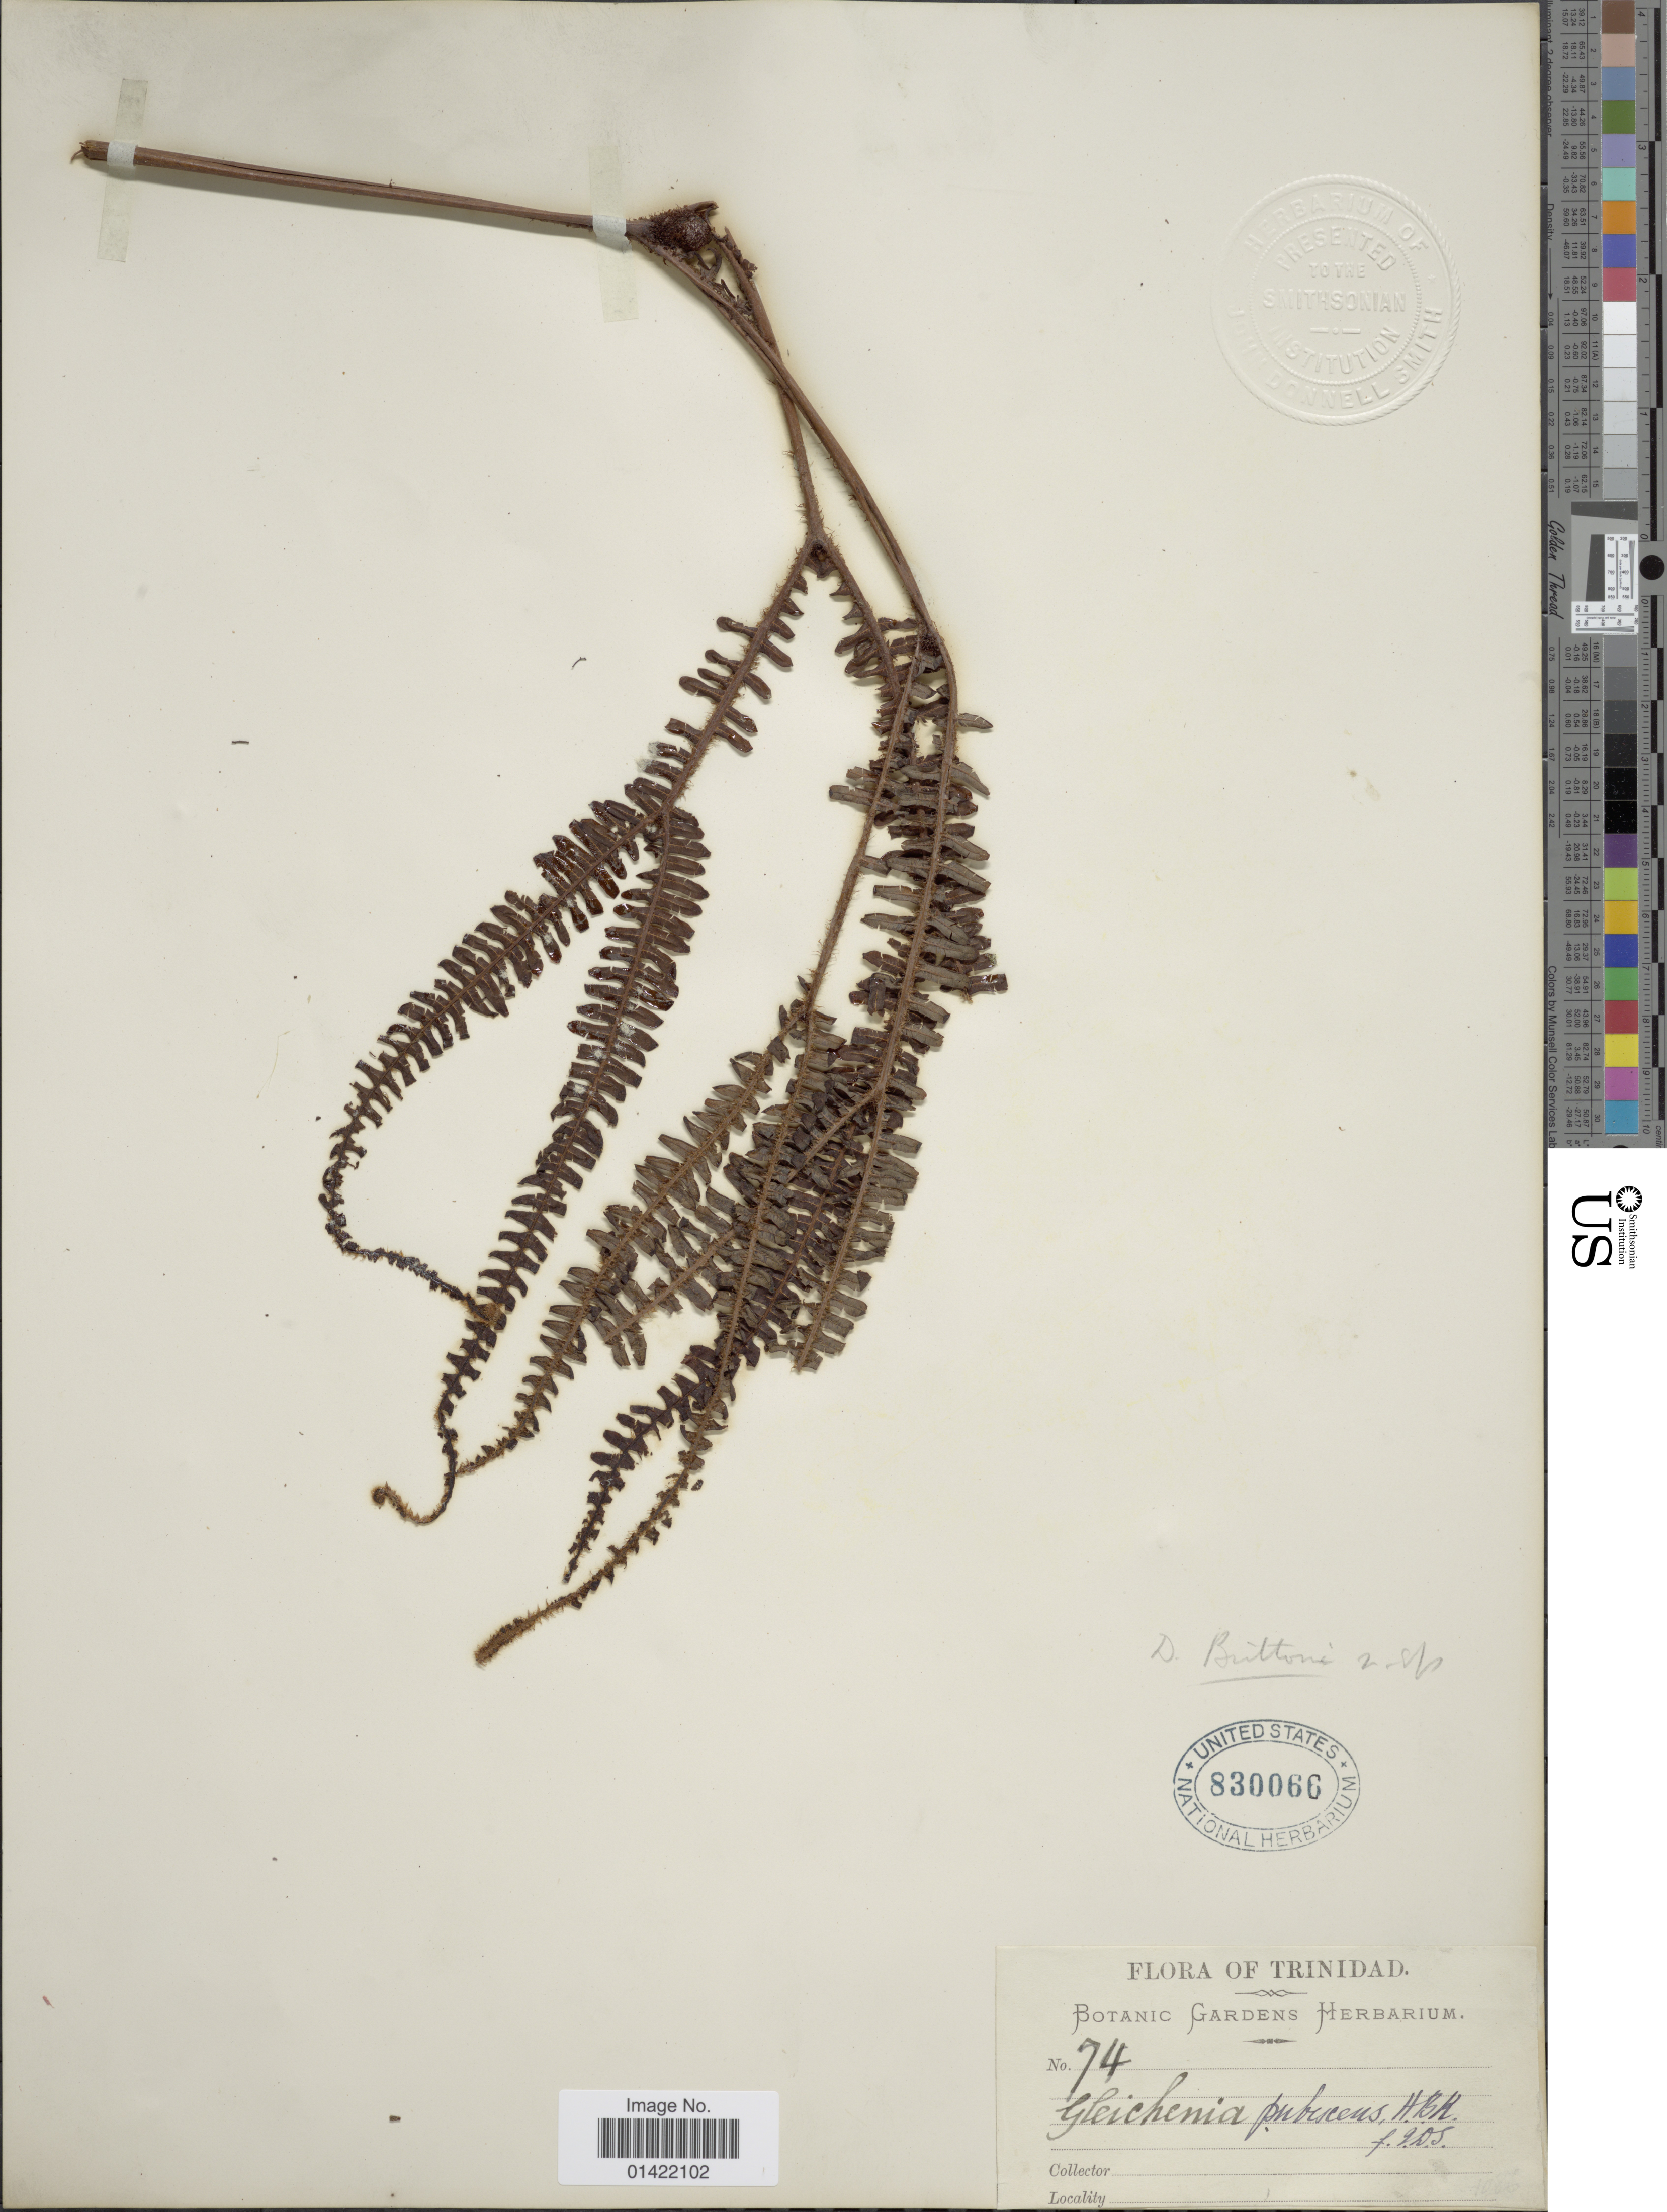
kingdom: Plantae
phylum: Tracheophyta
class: Polypodiopsida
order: Gleicheniales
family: Gleicheniaceae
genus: Sticherus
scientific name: Sticherus rubiginosus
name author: (Mett.) Nakai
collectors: Botanic Gardens Herbarium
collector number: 74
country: Trinidad and Tobago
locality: Trinidad.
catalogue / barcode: US 830066